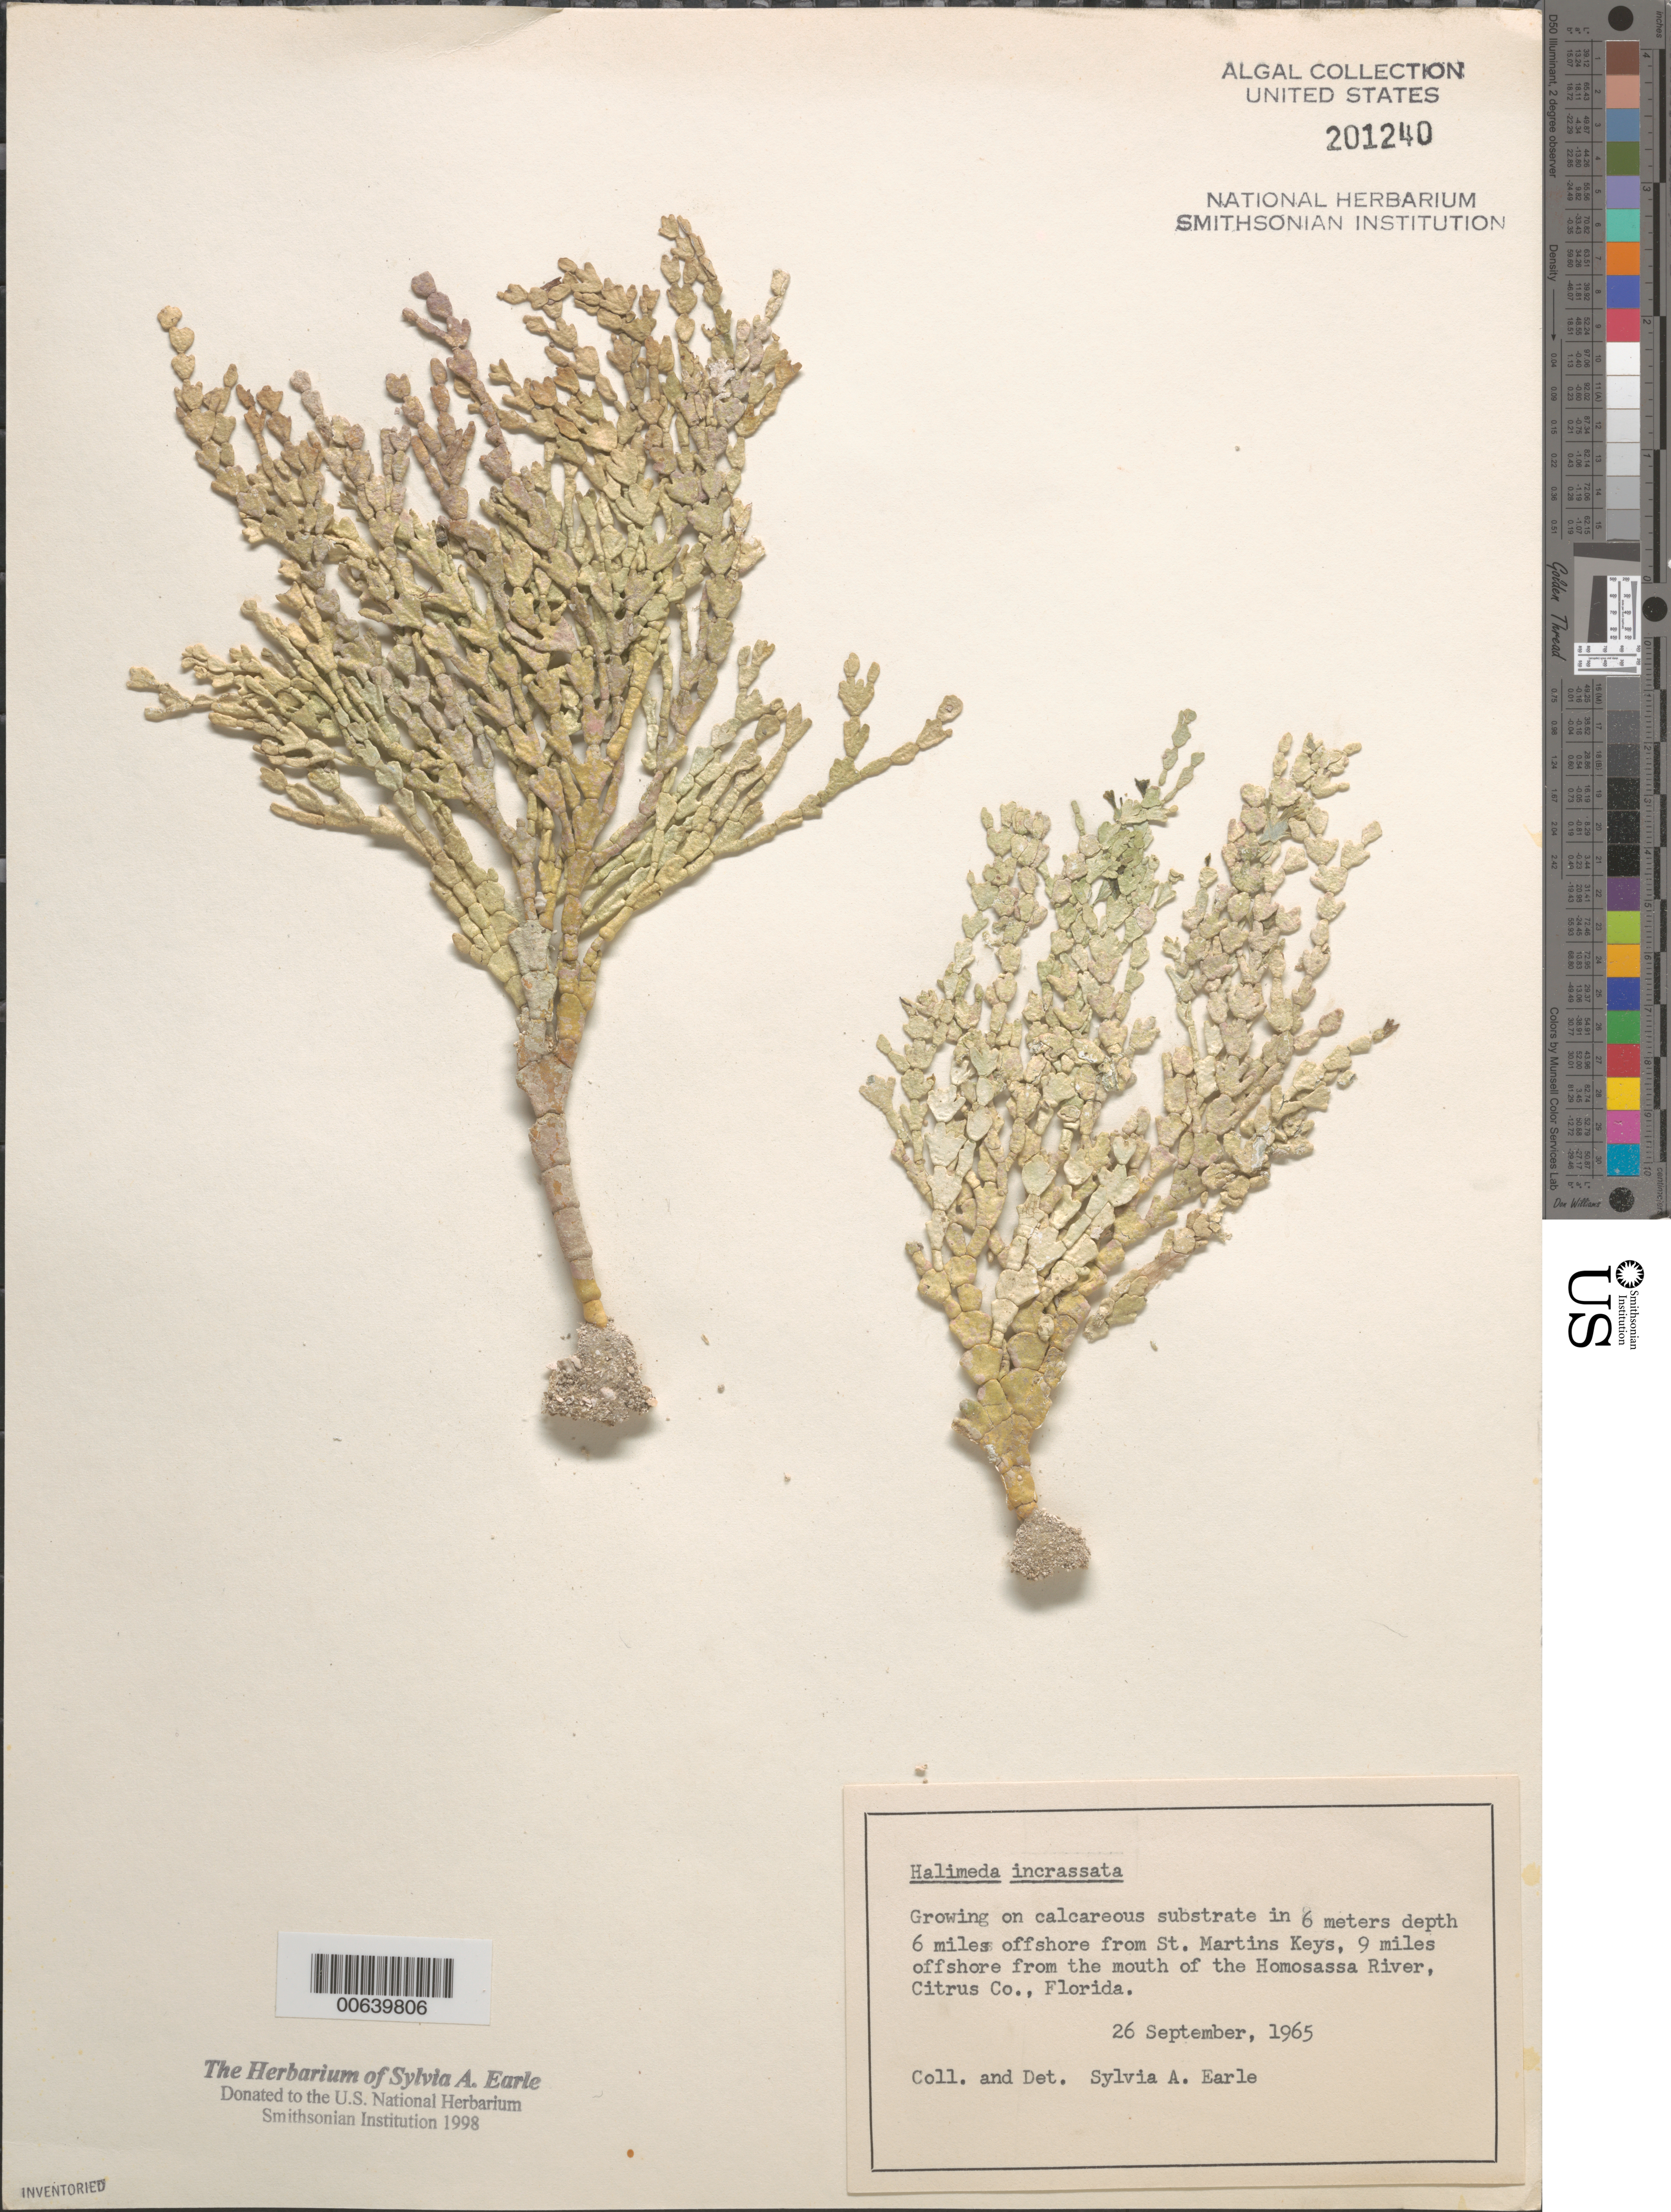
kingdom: Plantae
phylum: Chlorophyta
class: Ulvophyceae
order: Bryopsidales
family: Halimedaceae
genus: Halimeda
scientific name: Halimeda incrassata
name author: (J. Ellis) J.V.Lamouroux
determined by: Earle, S. A.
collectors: S. A. Earle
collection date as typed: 26 Sep 1965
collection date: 1965-09-26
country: United States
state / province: Florida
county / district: Citrus County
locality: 6 miles off St. Martins Keys, 9 miles off Homosassa River mouth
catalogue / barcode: US 201240